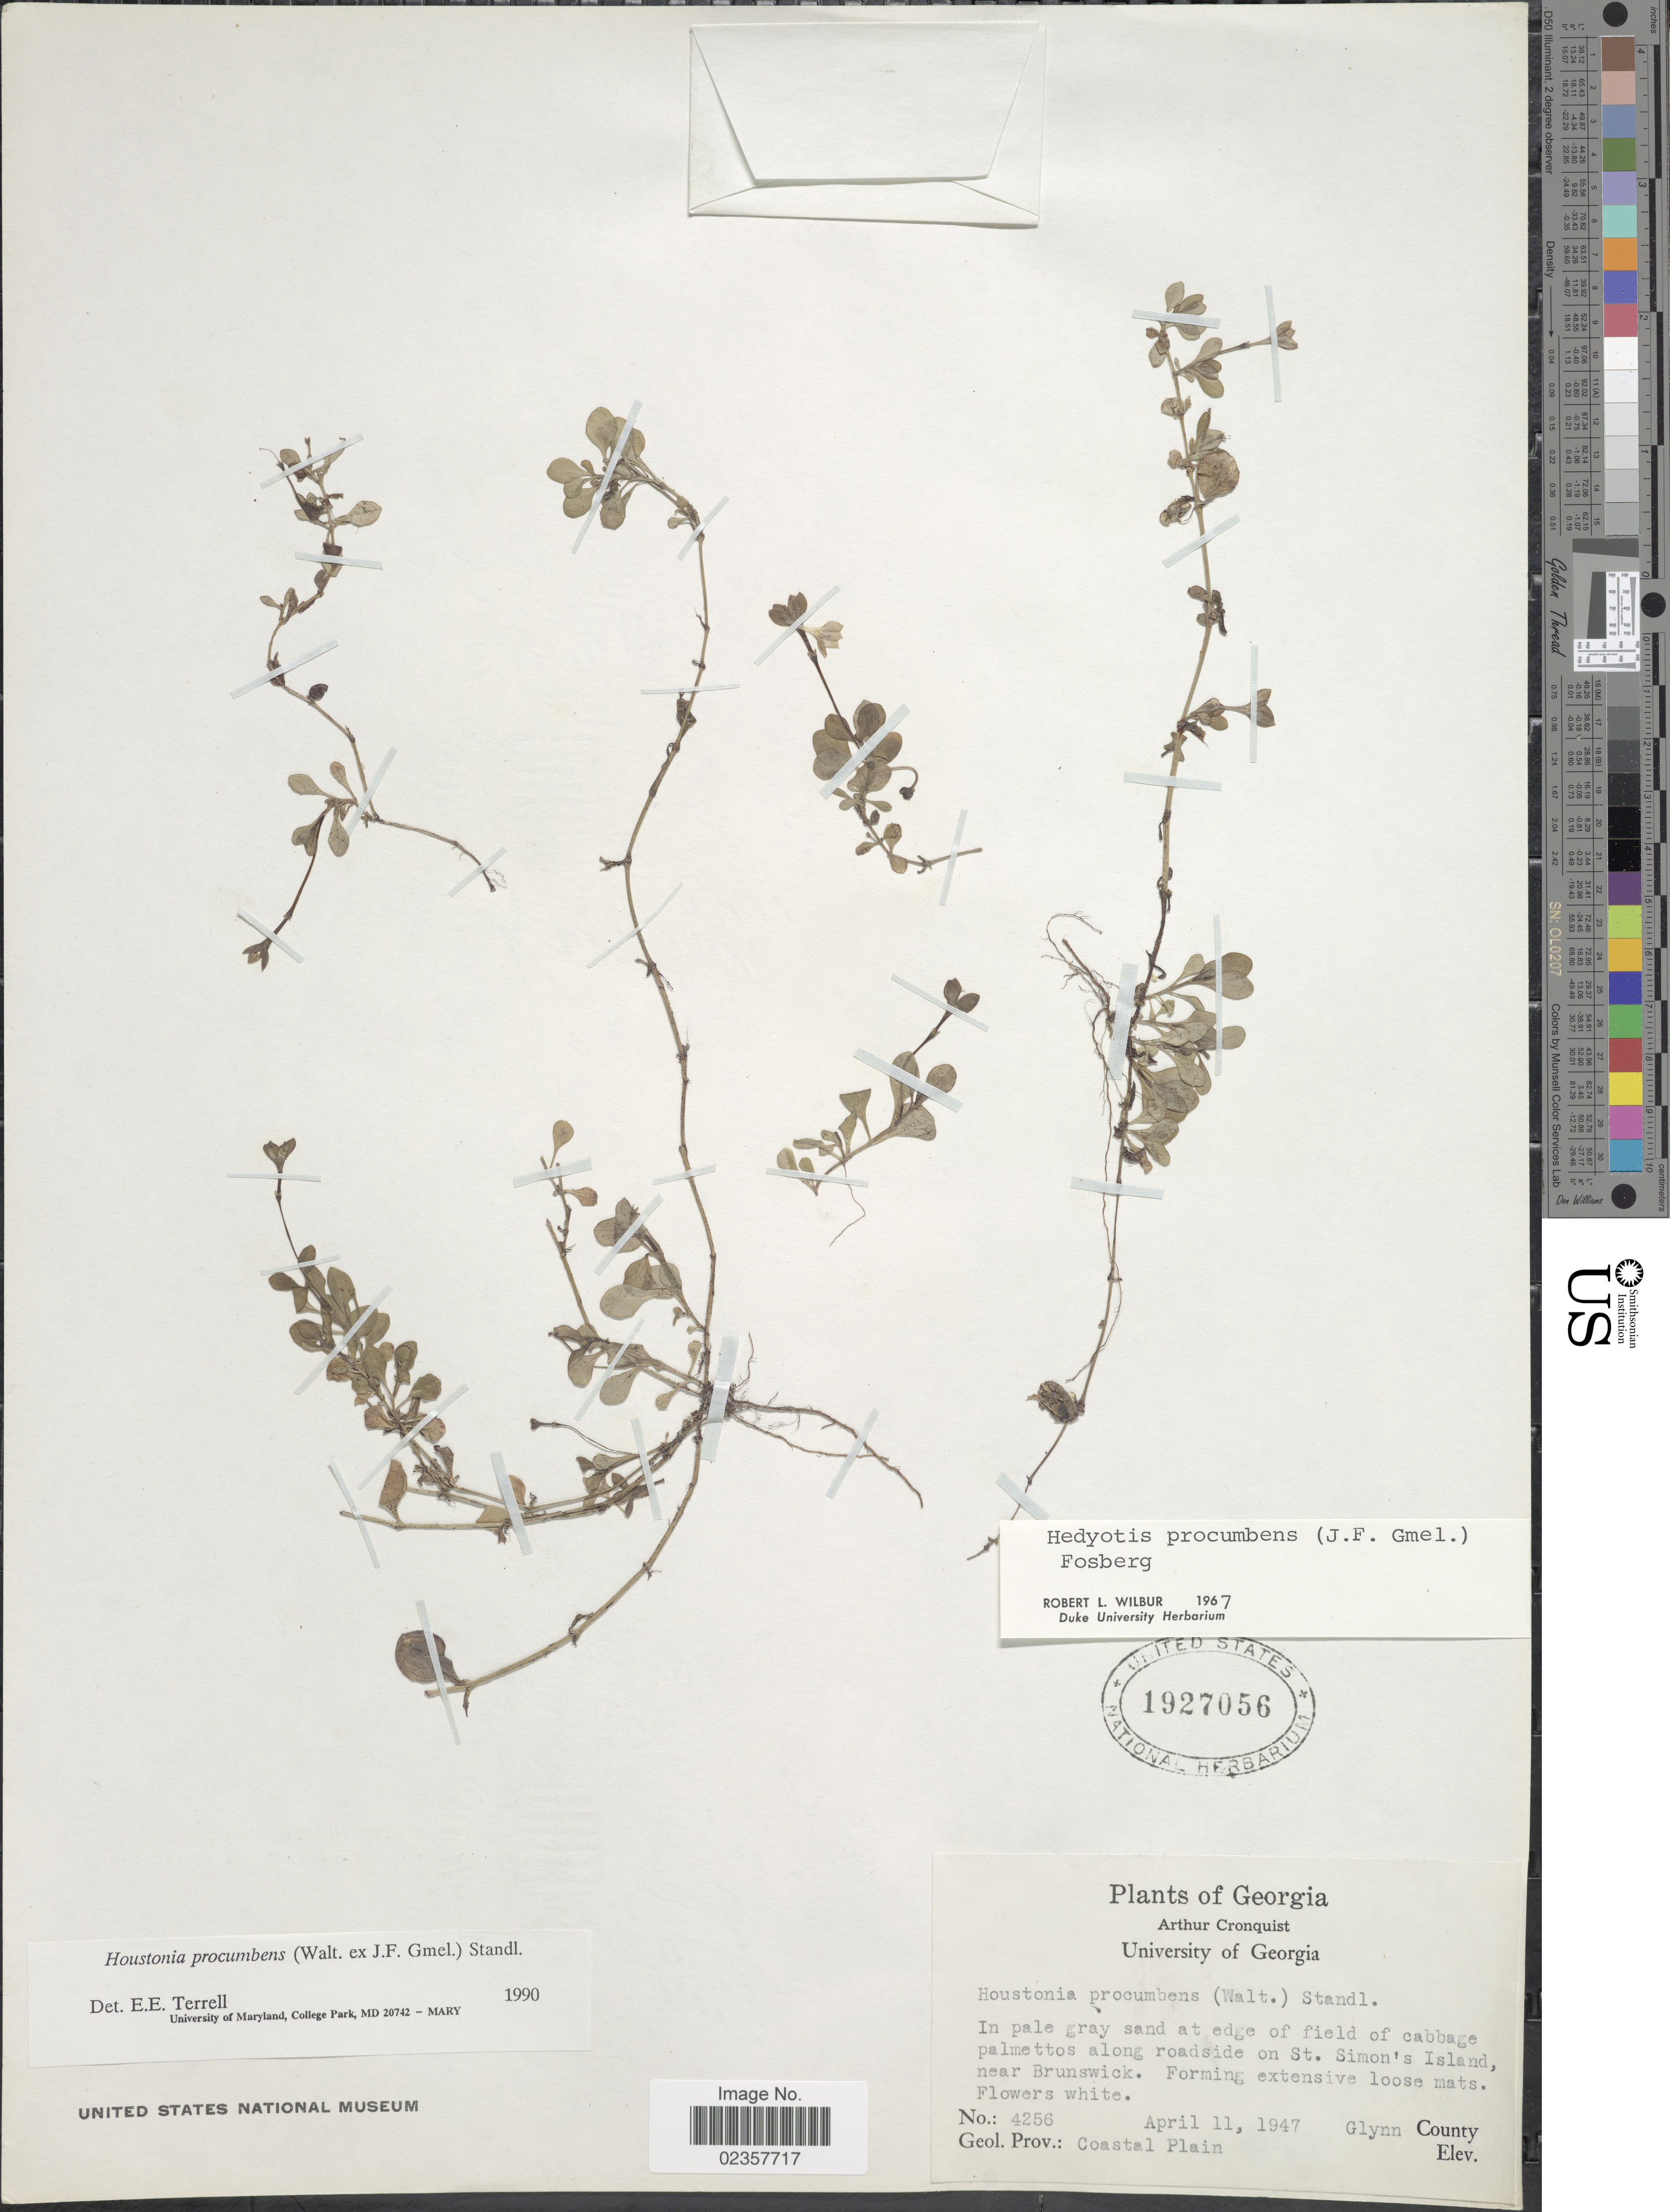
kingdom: Plantae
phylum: Tracheophyta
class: Magnoliopsida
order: Gentianales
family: Rubiaceae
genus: Houstonia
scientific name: Houstonia procumbens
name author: (Walter ex J.F. Gmel.) Standl.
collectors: A. J. Cronquist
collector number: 4256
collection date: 1947-04-11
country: United States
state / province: Georgia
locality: Georgia, Glynn County. Geol. Prov,: Coastal Plain. Along roadside on St. Simon's Island near Brunswick.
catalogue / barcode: US 1927056